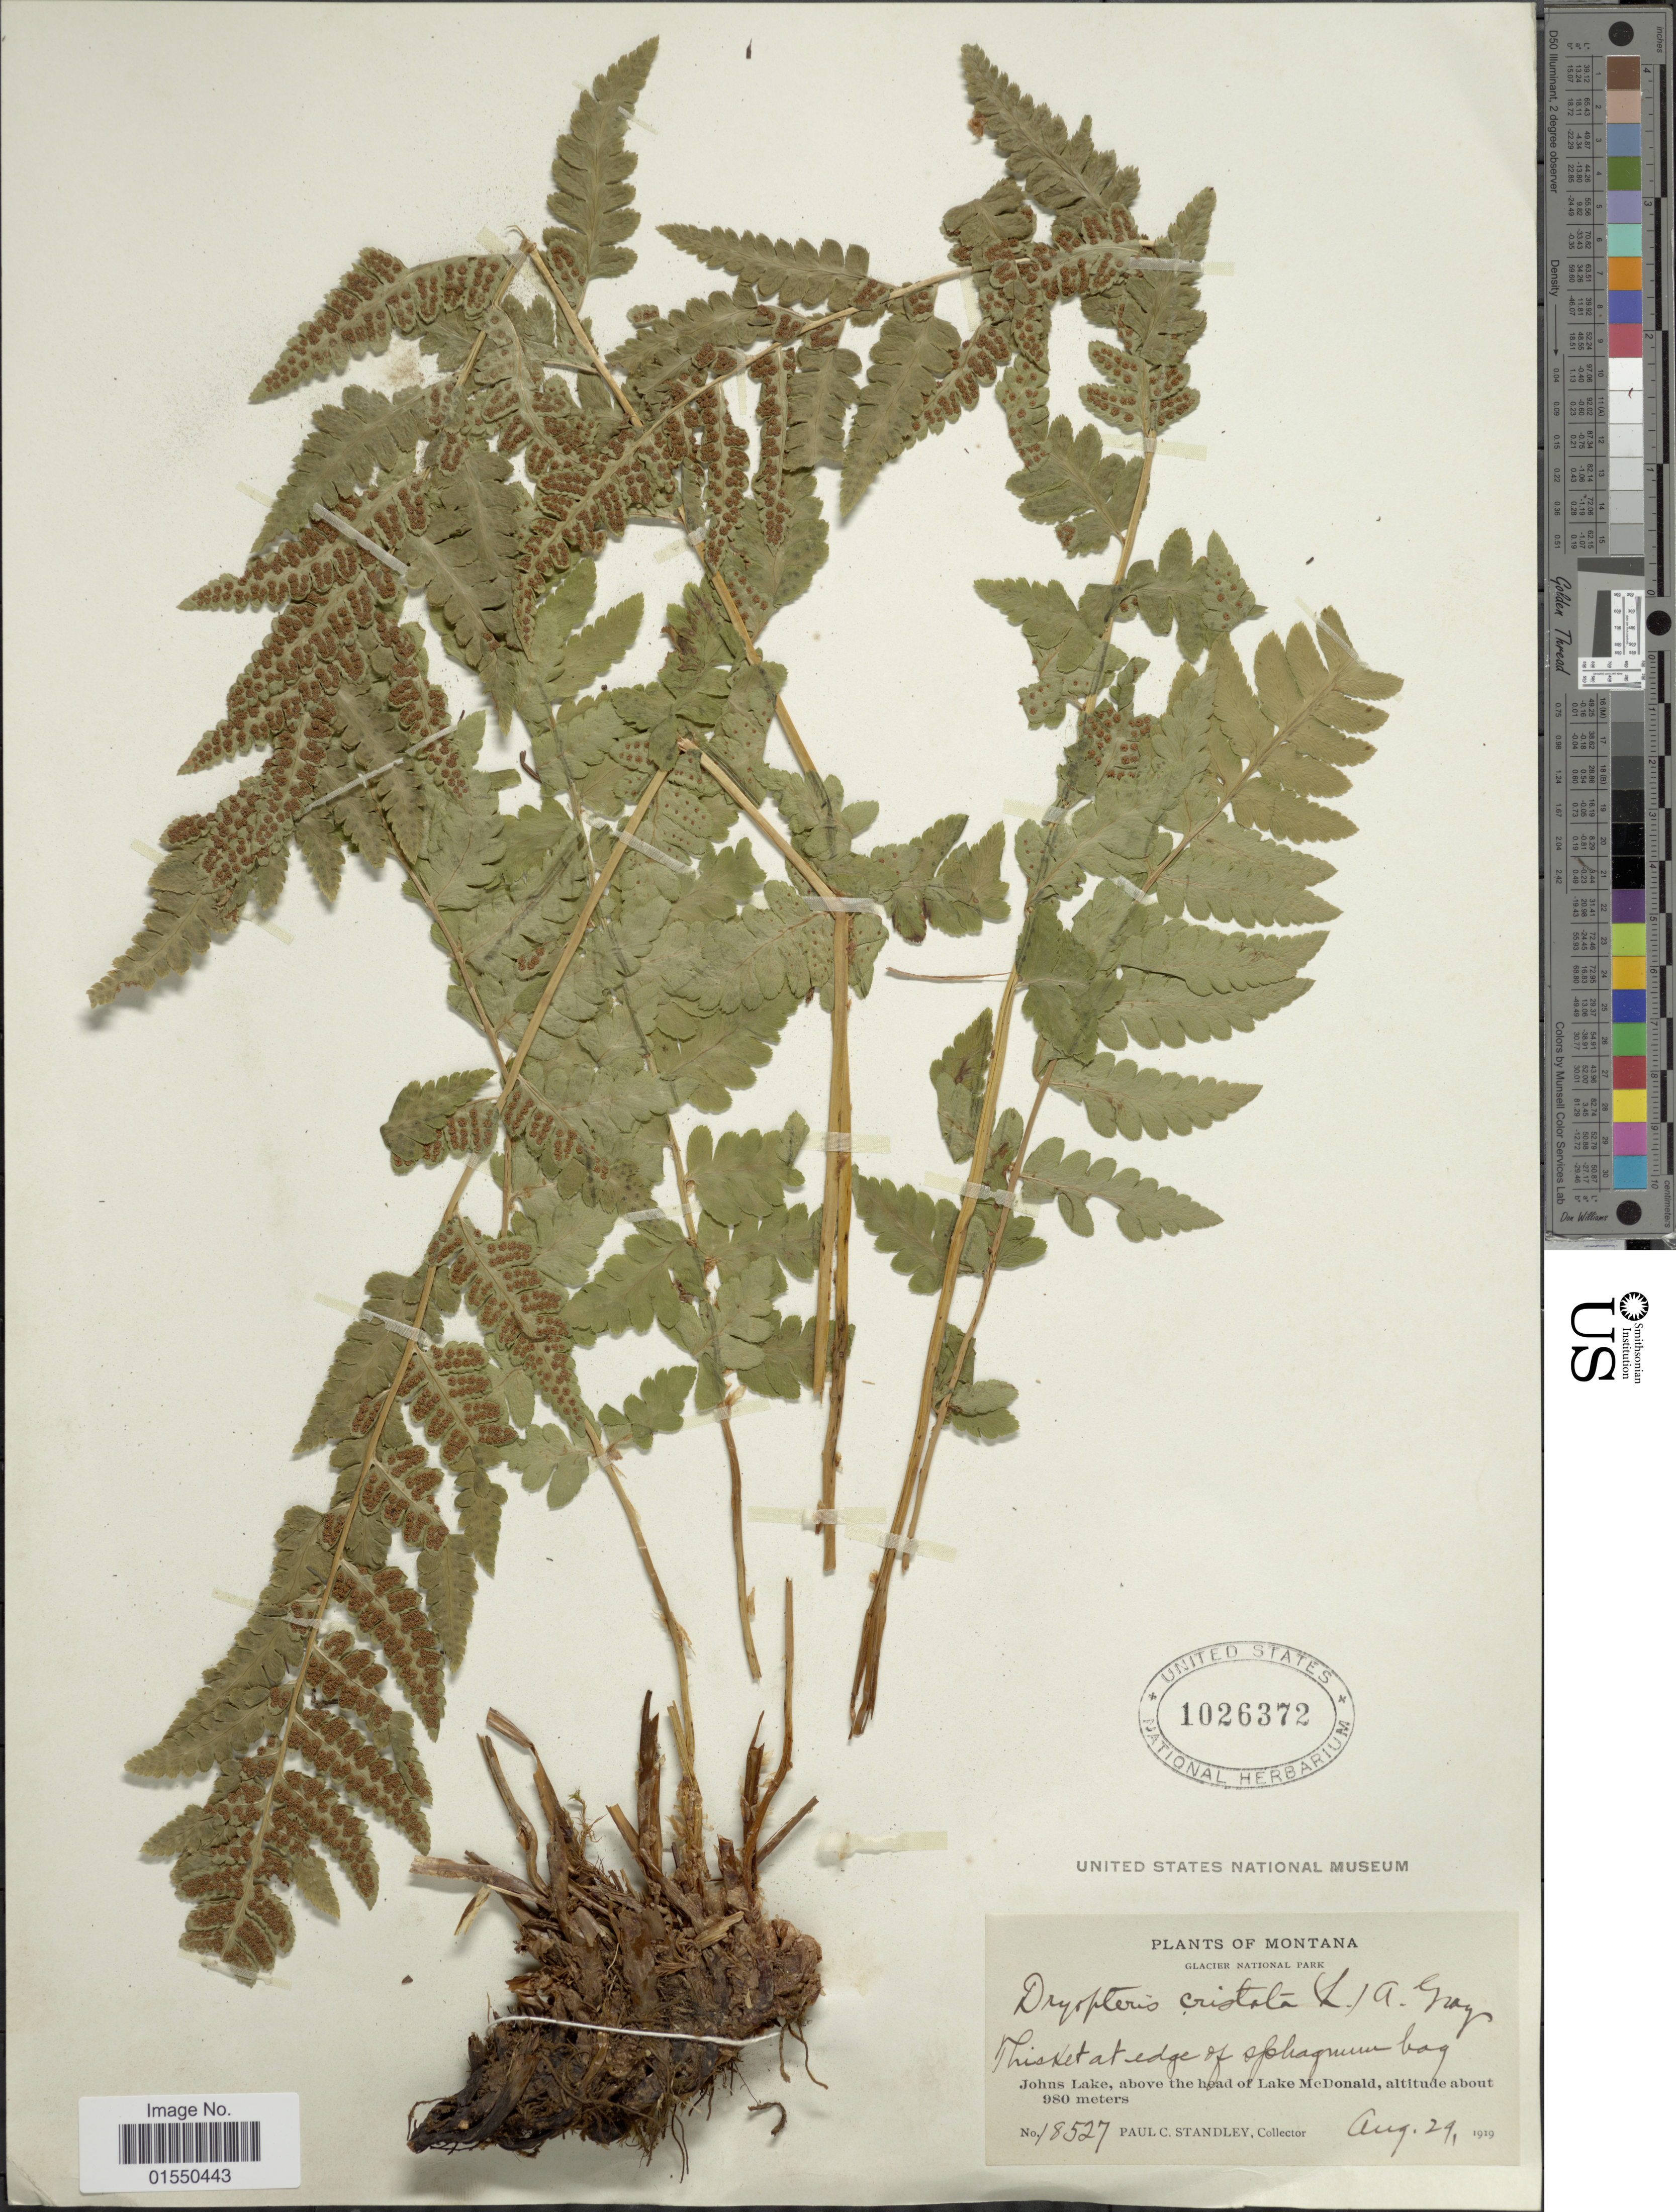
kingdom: Plantae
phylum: Tracheophyta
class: Polypodiopsida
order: Polypodiales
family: Dryopteridaceae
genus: Dryopteris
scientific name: Dryopteris cristata var. spinulosa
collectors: P. C. Standley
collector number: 18527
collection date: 1919-08-29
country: United States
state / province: Montana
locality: Glacies National Park, Johns Lake, above the head of Lake McDonald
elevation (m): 980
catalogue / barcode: US 1026372